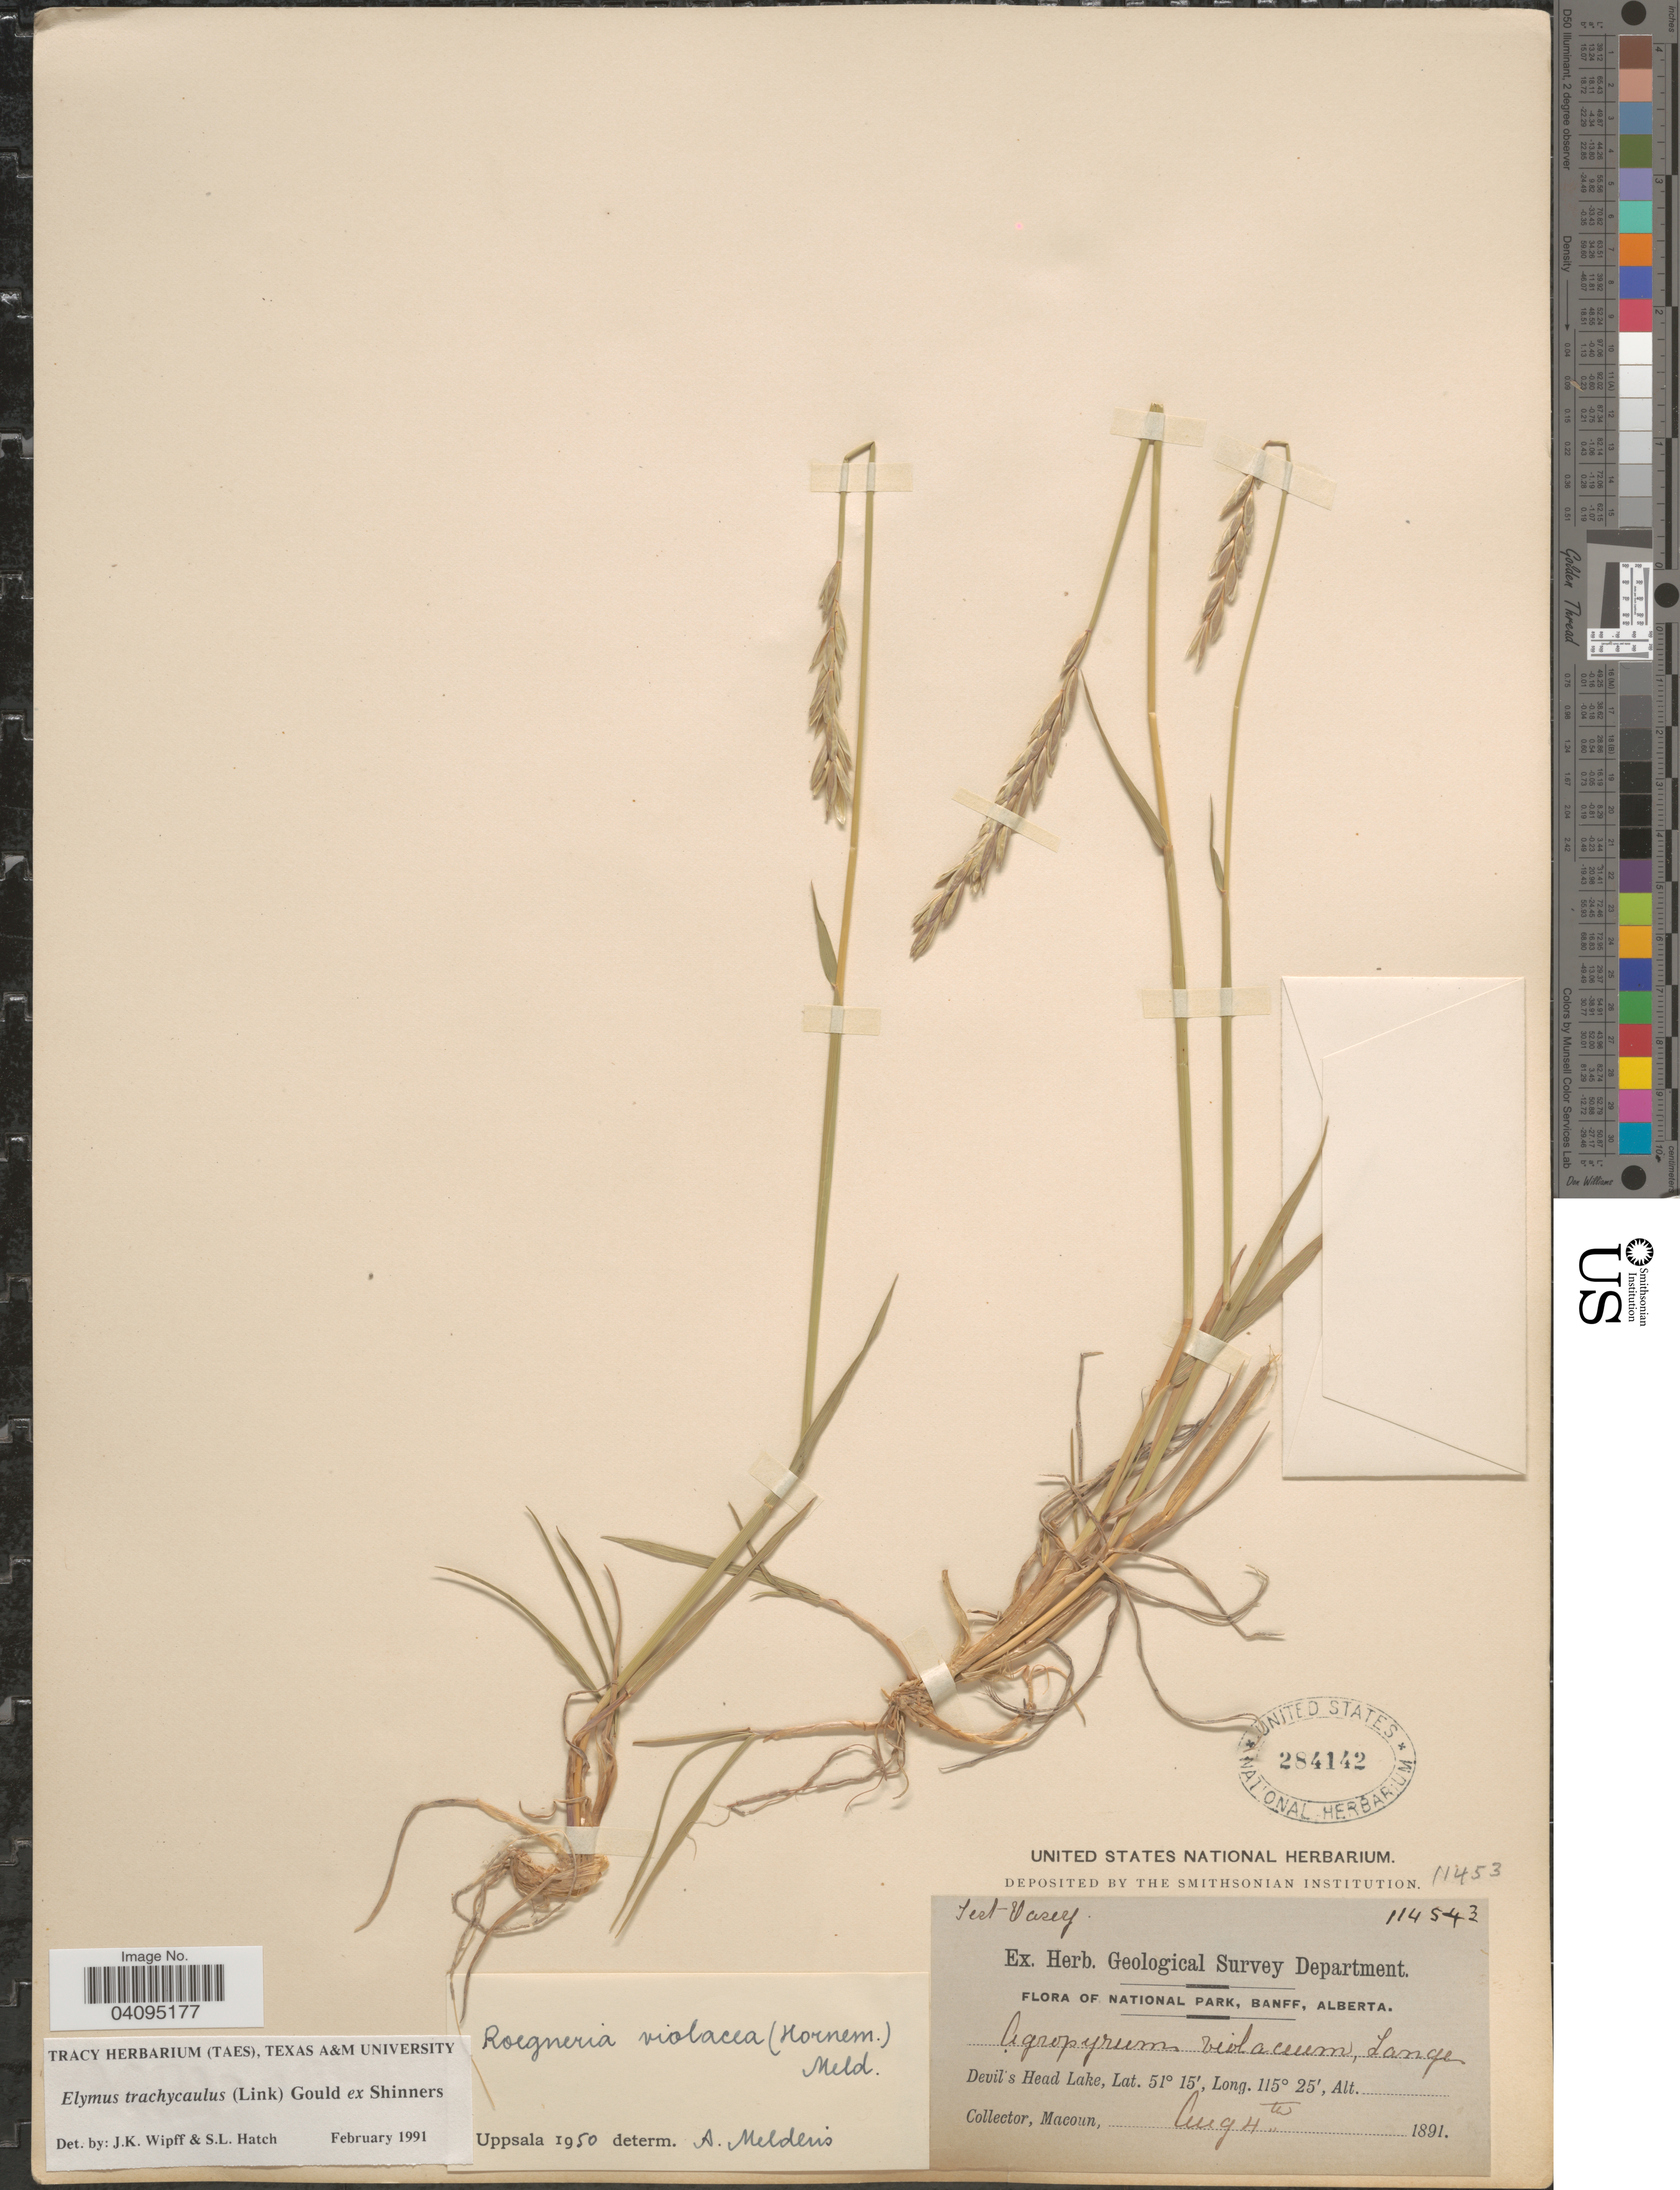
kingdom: Plantae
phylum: Tracheophyta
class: Liliopsida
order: Poales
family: Poaceae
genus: Elymus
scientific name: Elymus trachycaulus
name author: (Link) Gould ex Shinners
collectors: -- Macoun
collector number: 114543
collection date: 1891-08-04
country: Canada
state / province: Alberta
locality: Geological Survey of Canada. National Park, Banff. Devil's Head Lake.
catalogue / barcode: US 284142